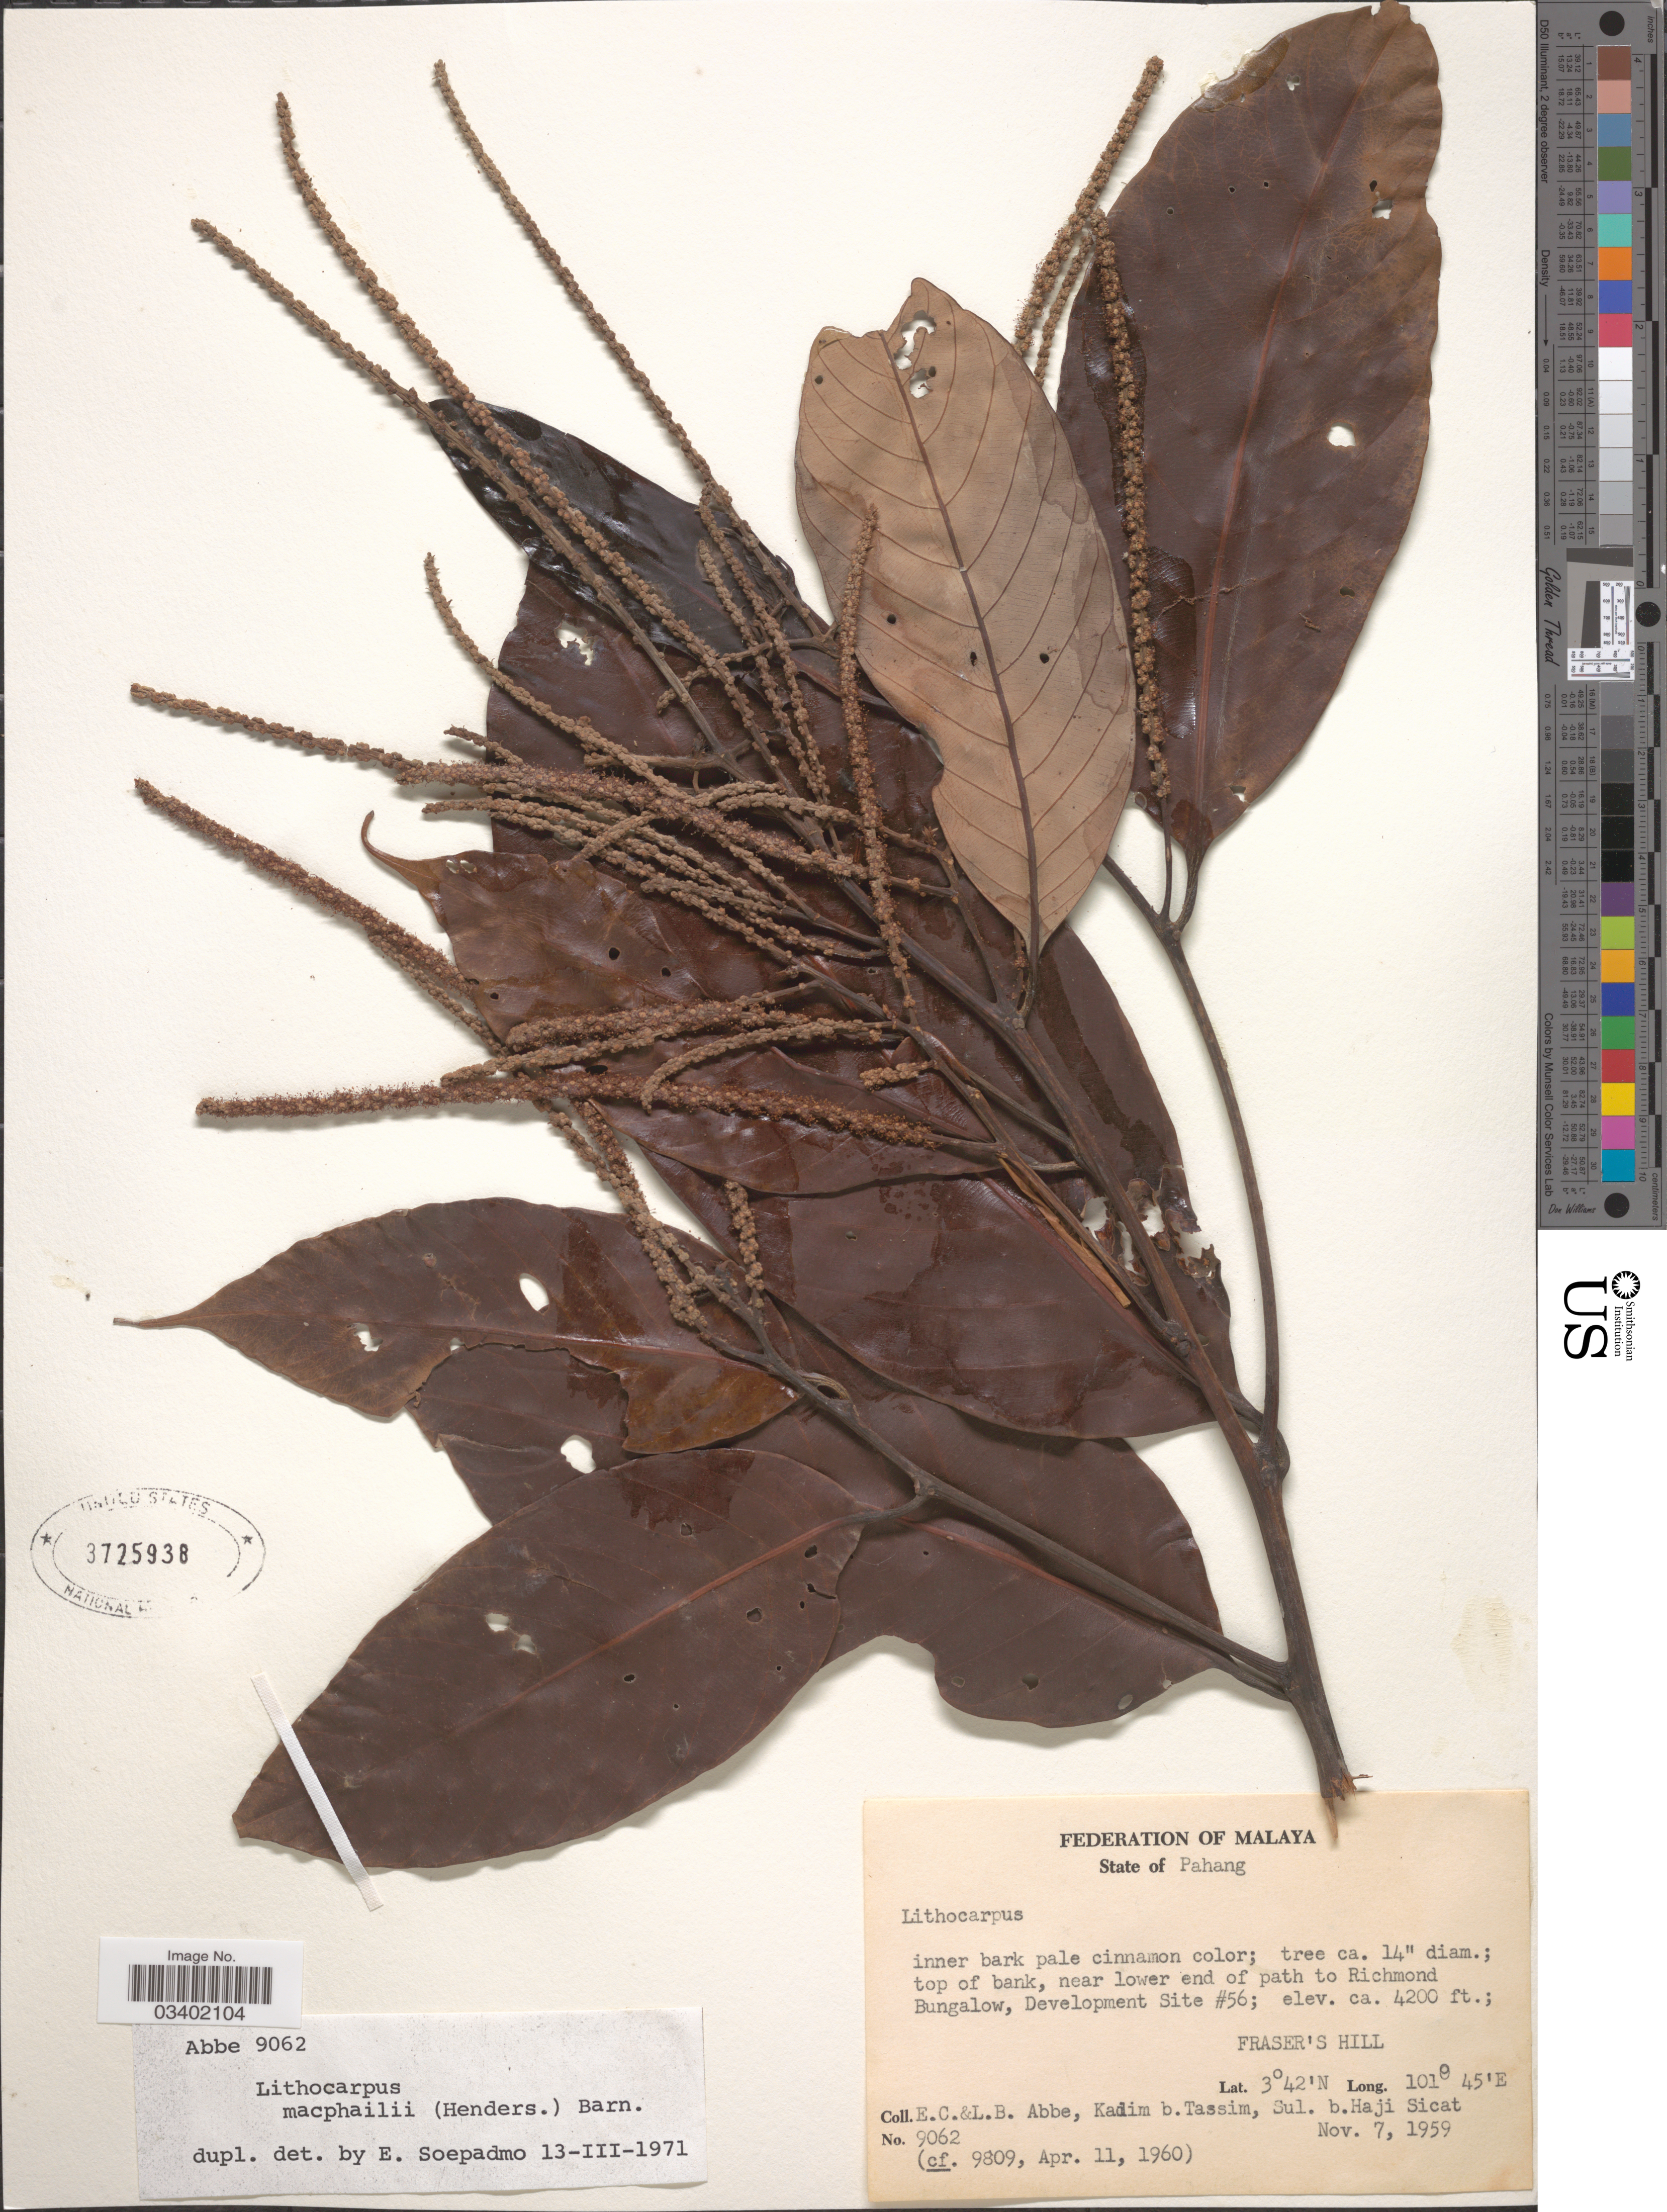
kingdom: Plantae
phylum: Tracheophyta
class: Magnoliopsida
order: Fagales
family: Fagaceae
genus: Lithocarpus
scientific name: Lithocarpus macphailii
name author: (M.R. Hend.) Barnett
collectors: E. C. Abbe, L. B. Abbe, K. Tassim & S. Haji Sicat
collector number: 9062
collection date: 1960-04-11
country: Malaysia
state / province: Pahang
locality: Federation of Malaya. Top of bank, near lower end of path to Richmond Bungalow, Development Site #56. Fraser's Hill.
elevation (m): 1280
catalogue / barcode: US 3725938